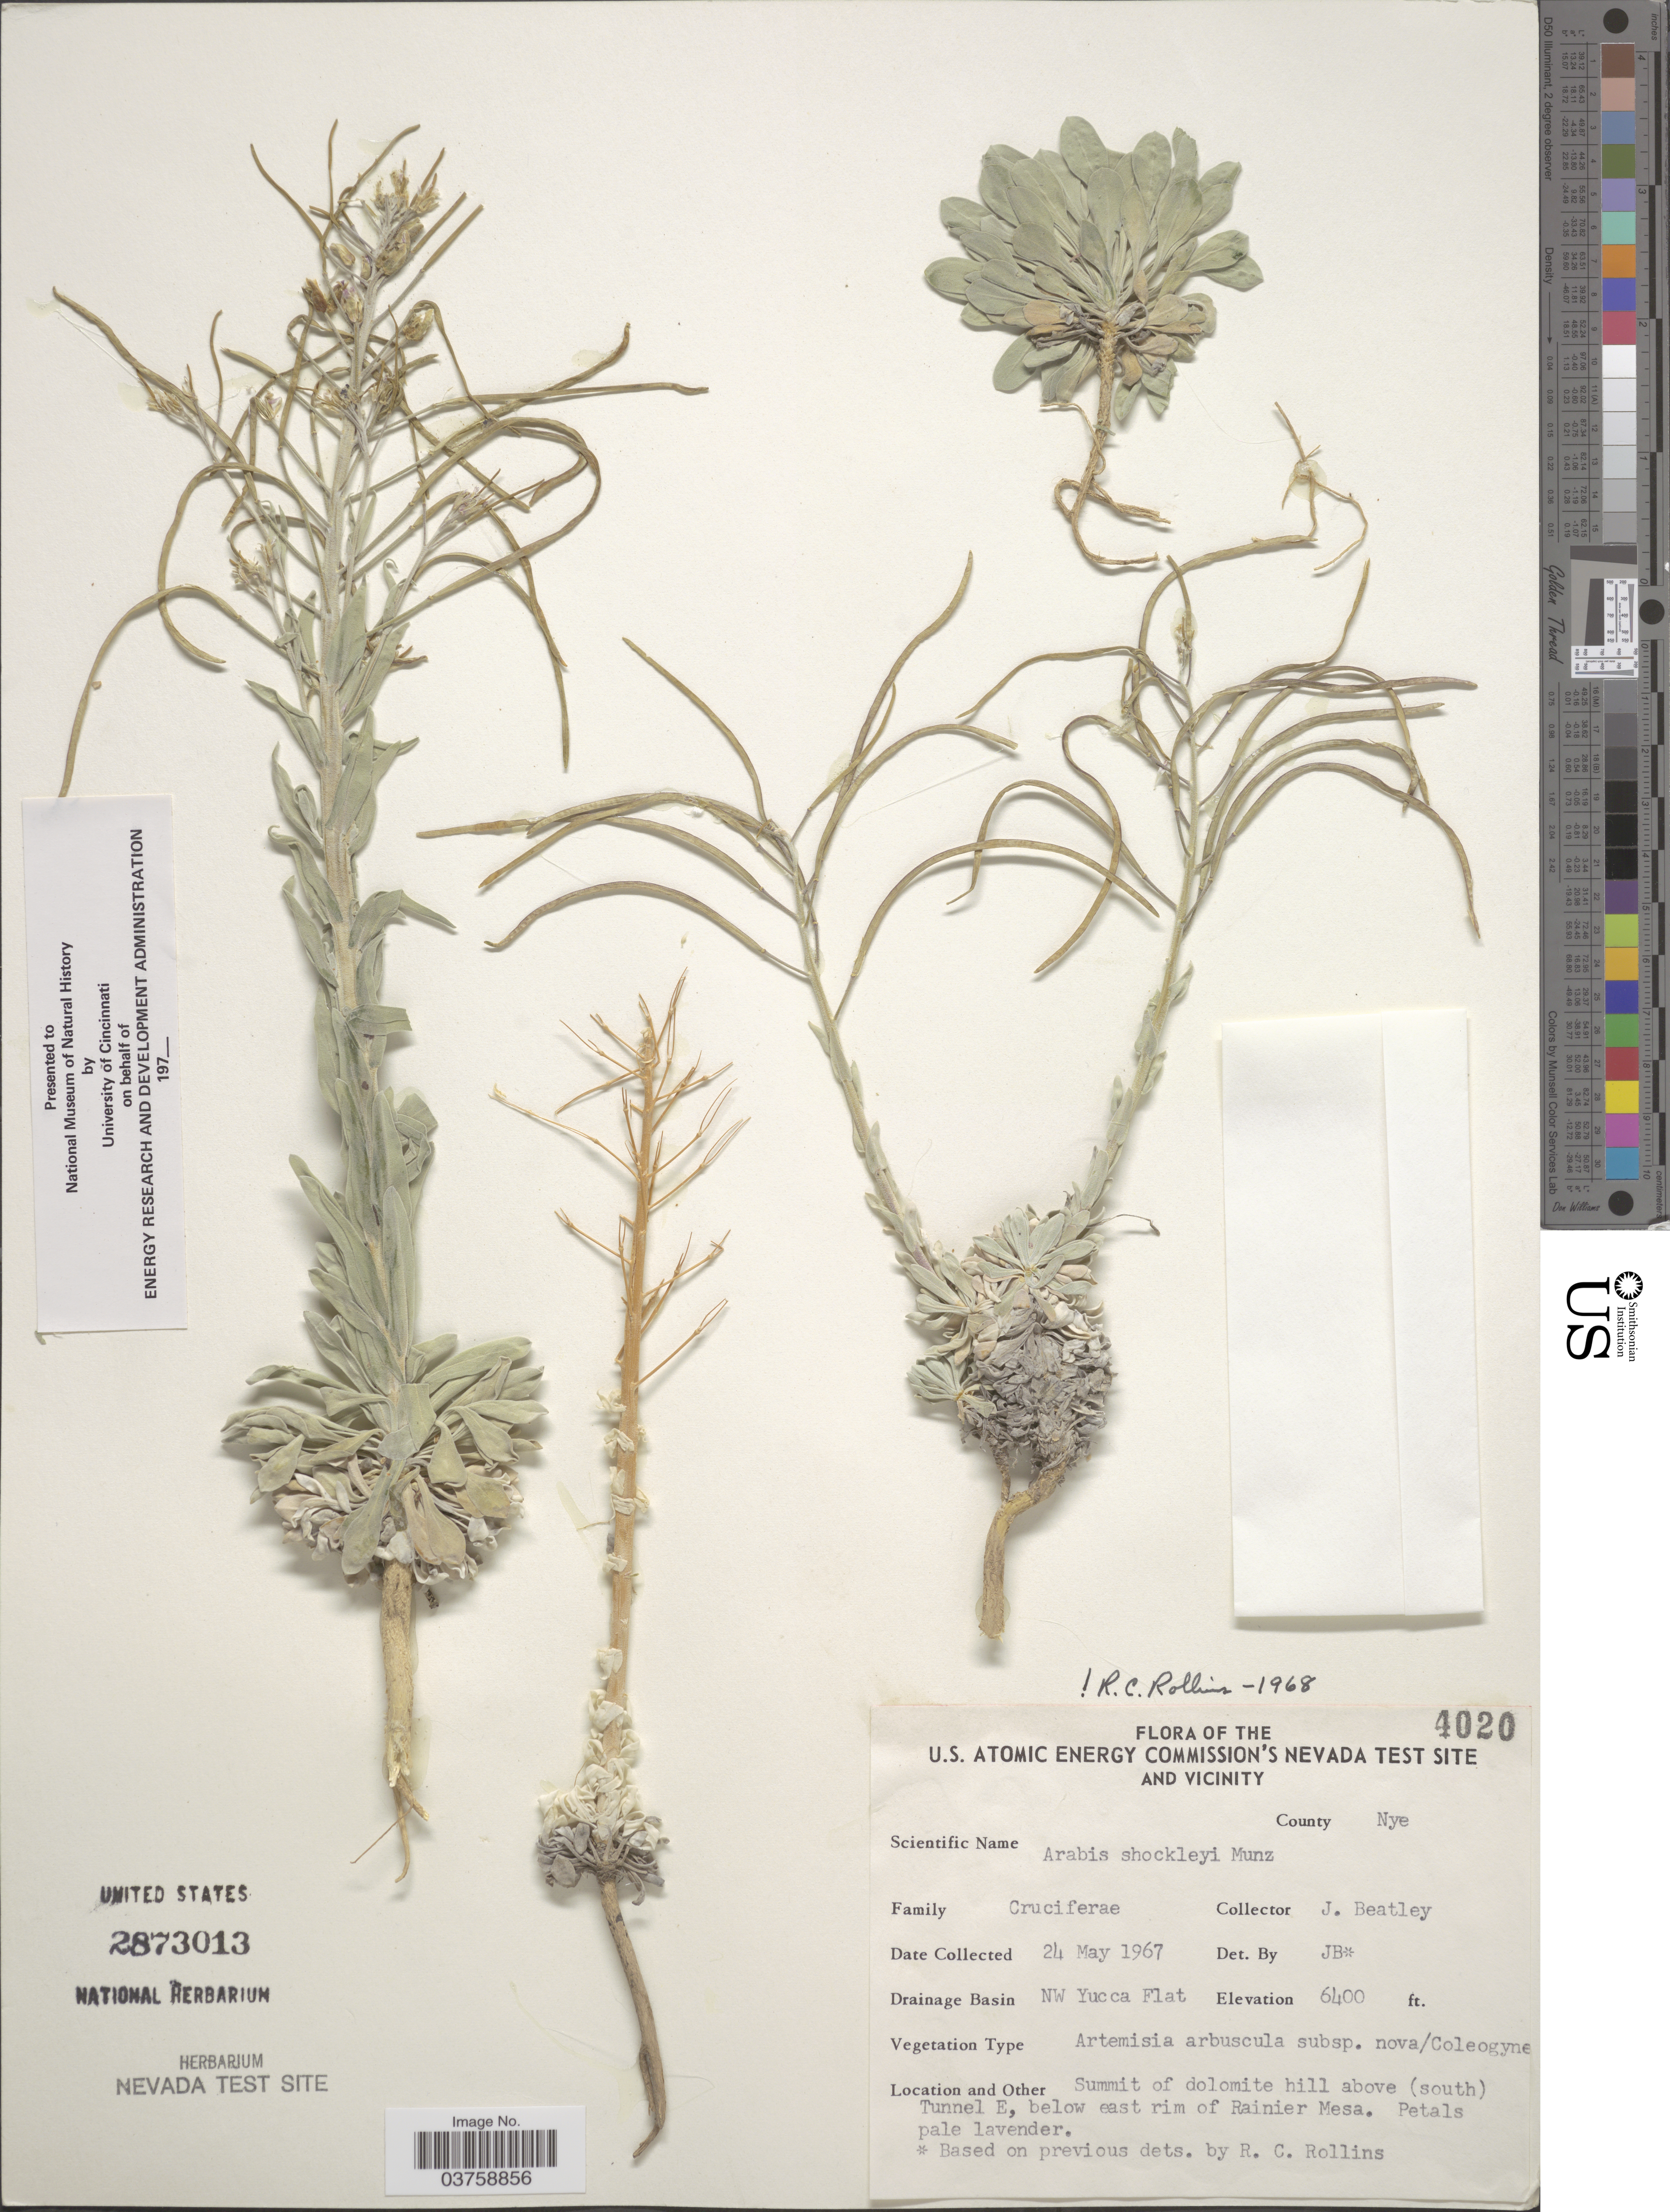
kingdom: Plantae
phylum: Tracheophyta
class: Magnoliopsida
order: Brassicales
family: Brassicaceae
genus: Arabis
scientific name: Arabis shockleyi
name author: Munz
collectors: J. C. Beatley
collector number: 4020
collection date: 1967-05-24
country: United States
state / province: Nevada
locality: The U.S. Atomic Energy Commission's Nevada Test Site and Vicinity. Drainage Basin NW Yucca Flat. Summit of dolomite hill above (south) Tunnel E, below east rim of Rainier Mesa.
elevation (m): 1951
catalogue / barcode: US 2873013